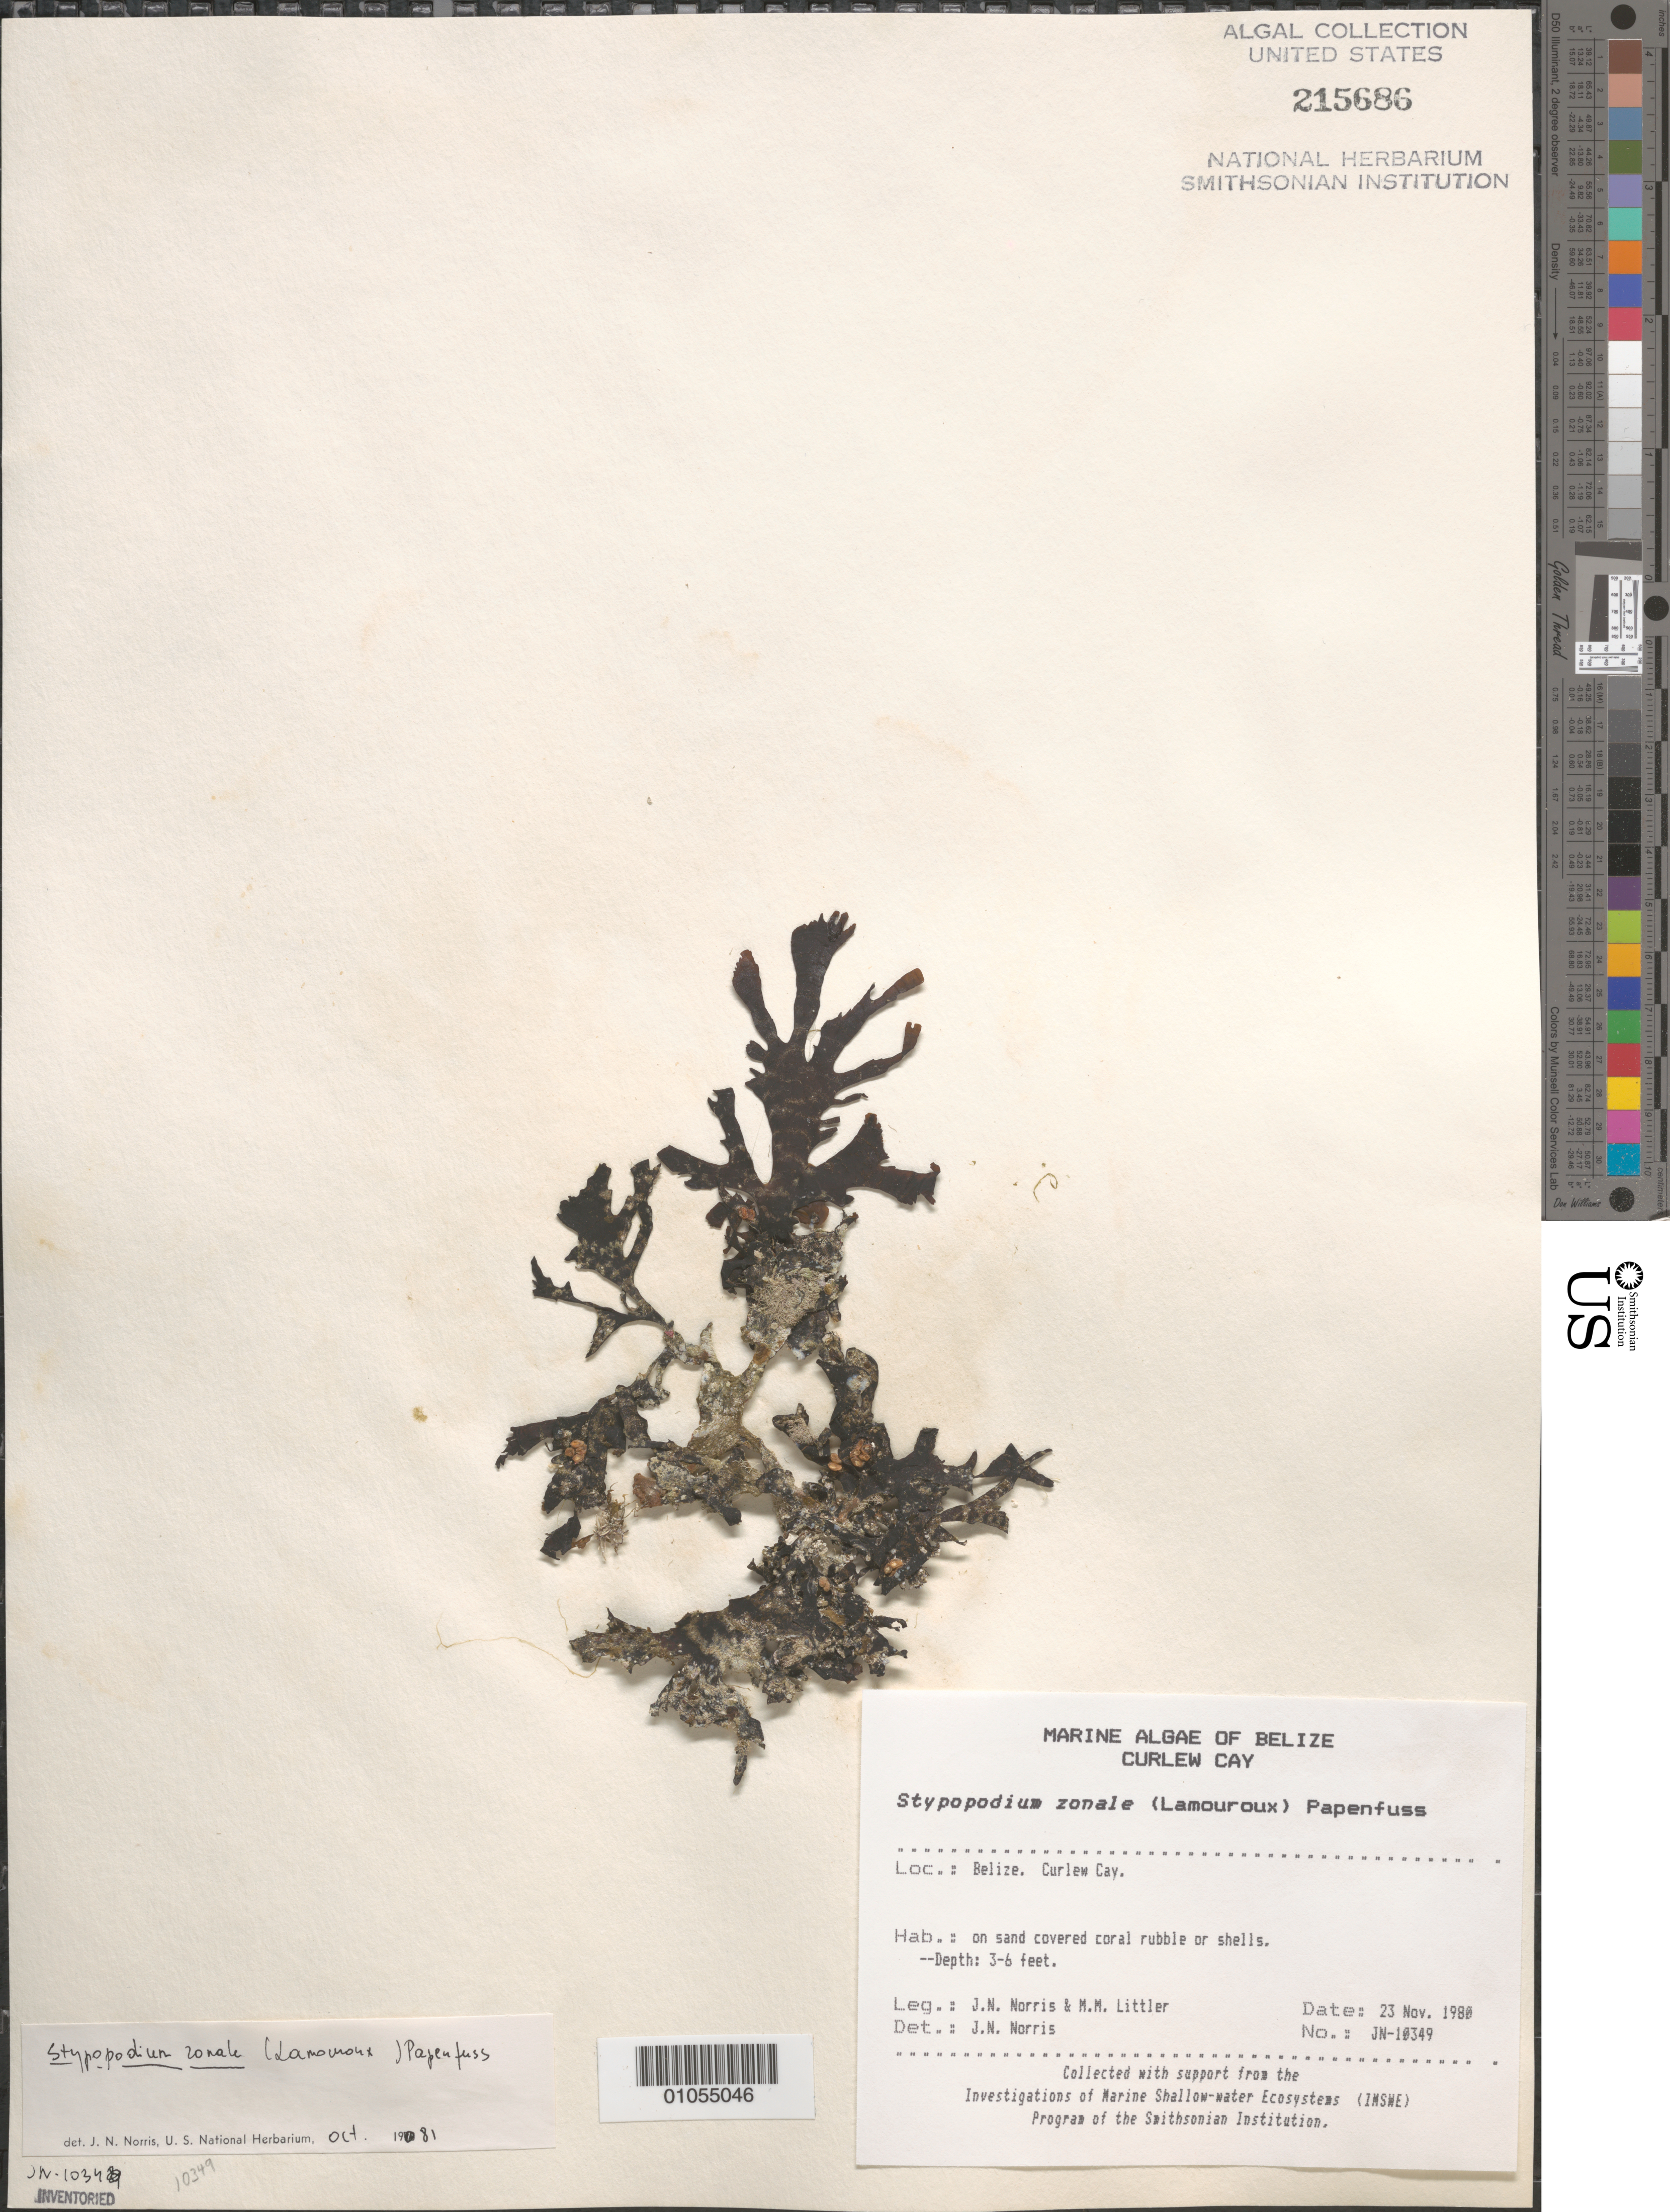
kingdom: Chromista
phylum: Ochrophyta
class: Phaeophyceae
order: Dictyotales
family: Dictyotaceae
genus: Stypopodium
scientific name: Stypopodium zonale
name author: (J.V.Lamouroux) Papenf.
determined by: Norris, James N.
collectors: J. N. Norris & M. M. Littler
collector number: JN-10349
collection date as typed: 23 Nov 1980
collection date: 1980-11-23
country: Belize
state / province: Stann Creek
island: Curlew Cay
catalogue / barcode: US 215686